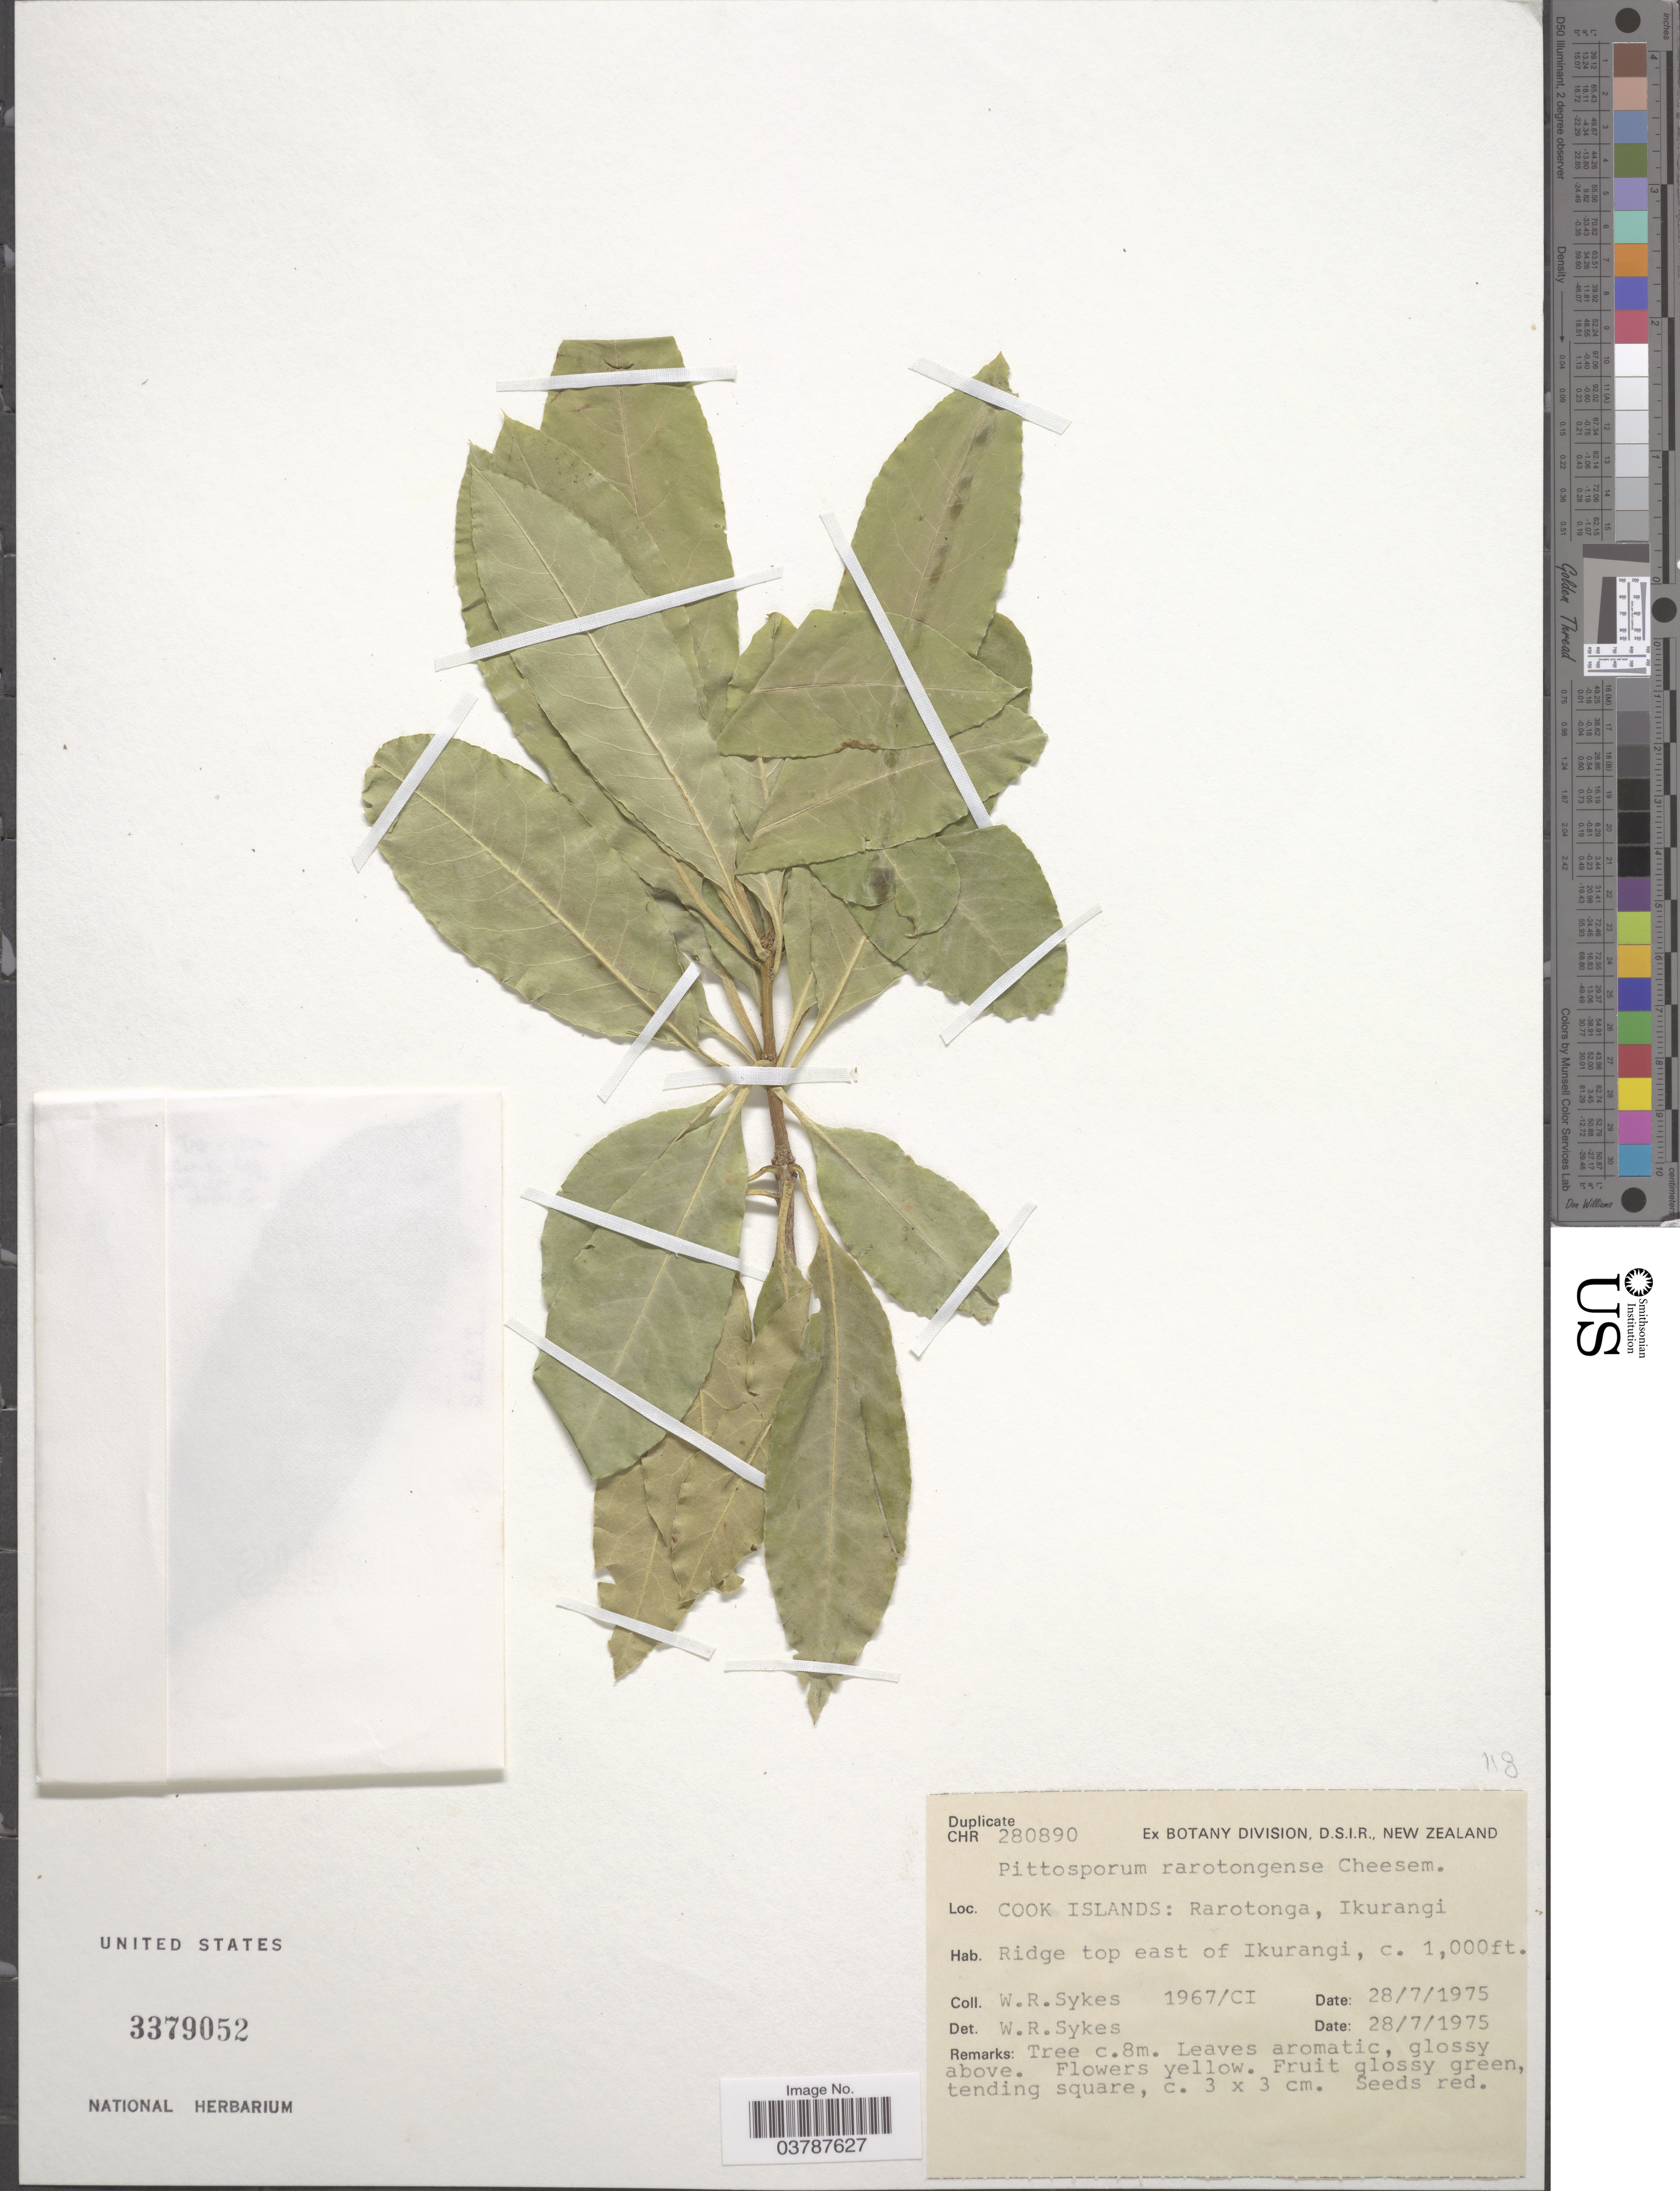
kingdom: Plantae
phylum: Tracheophyta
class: Magnoliopsida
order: Apiales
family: Pittosporaceae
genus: Pittosporum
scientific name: Pittosporum rarotongensis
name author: Cheesman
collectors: W. R. Sykes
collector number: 1967/CI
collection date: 1975-07-28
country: Cook Islands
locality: Rarotonga, Ikurangi. Ridge top east of Ikurangi.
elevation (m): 305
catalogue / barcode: US 3379052